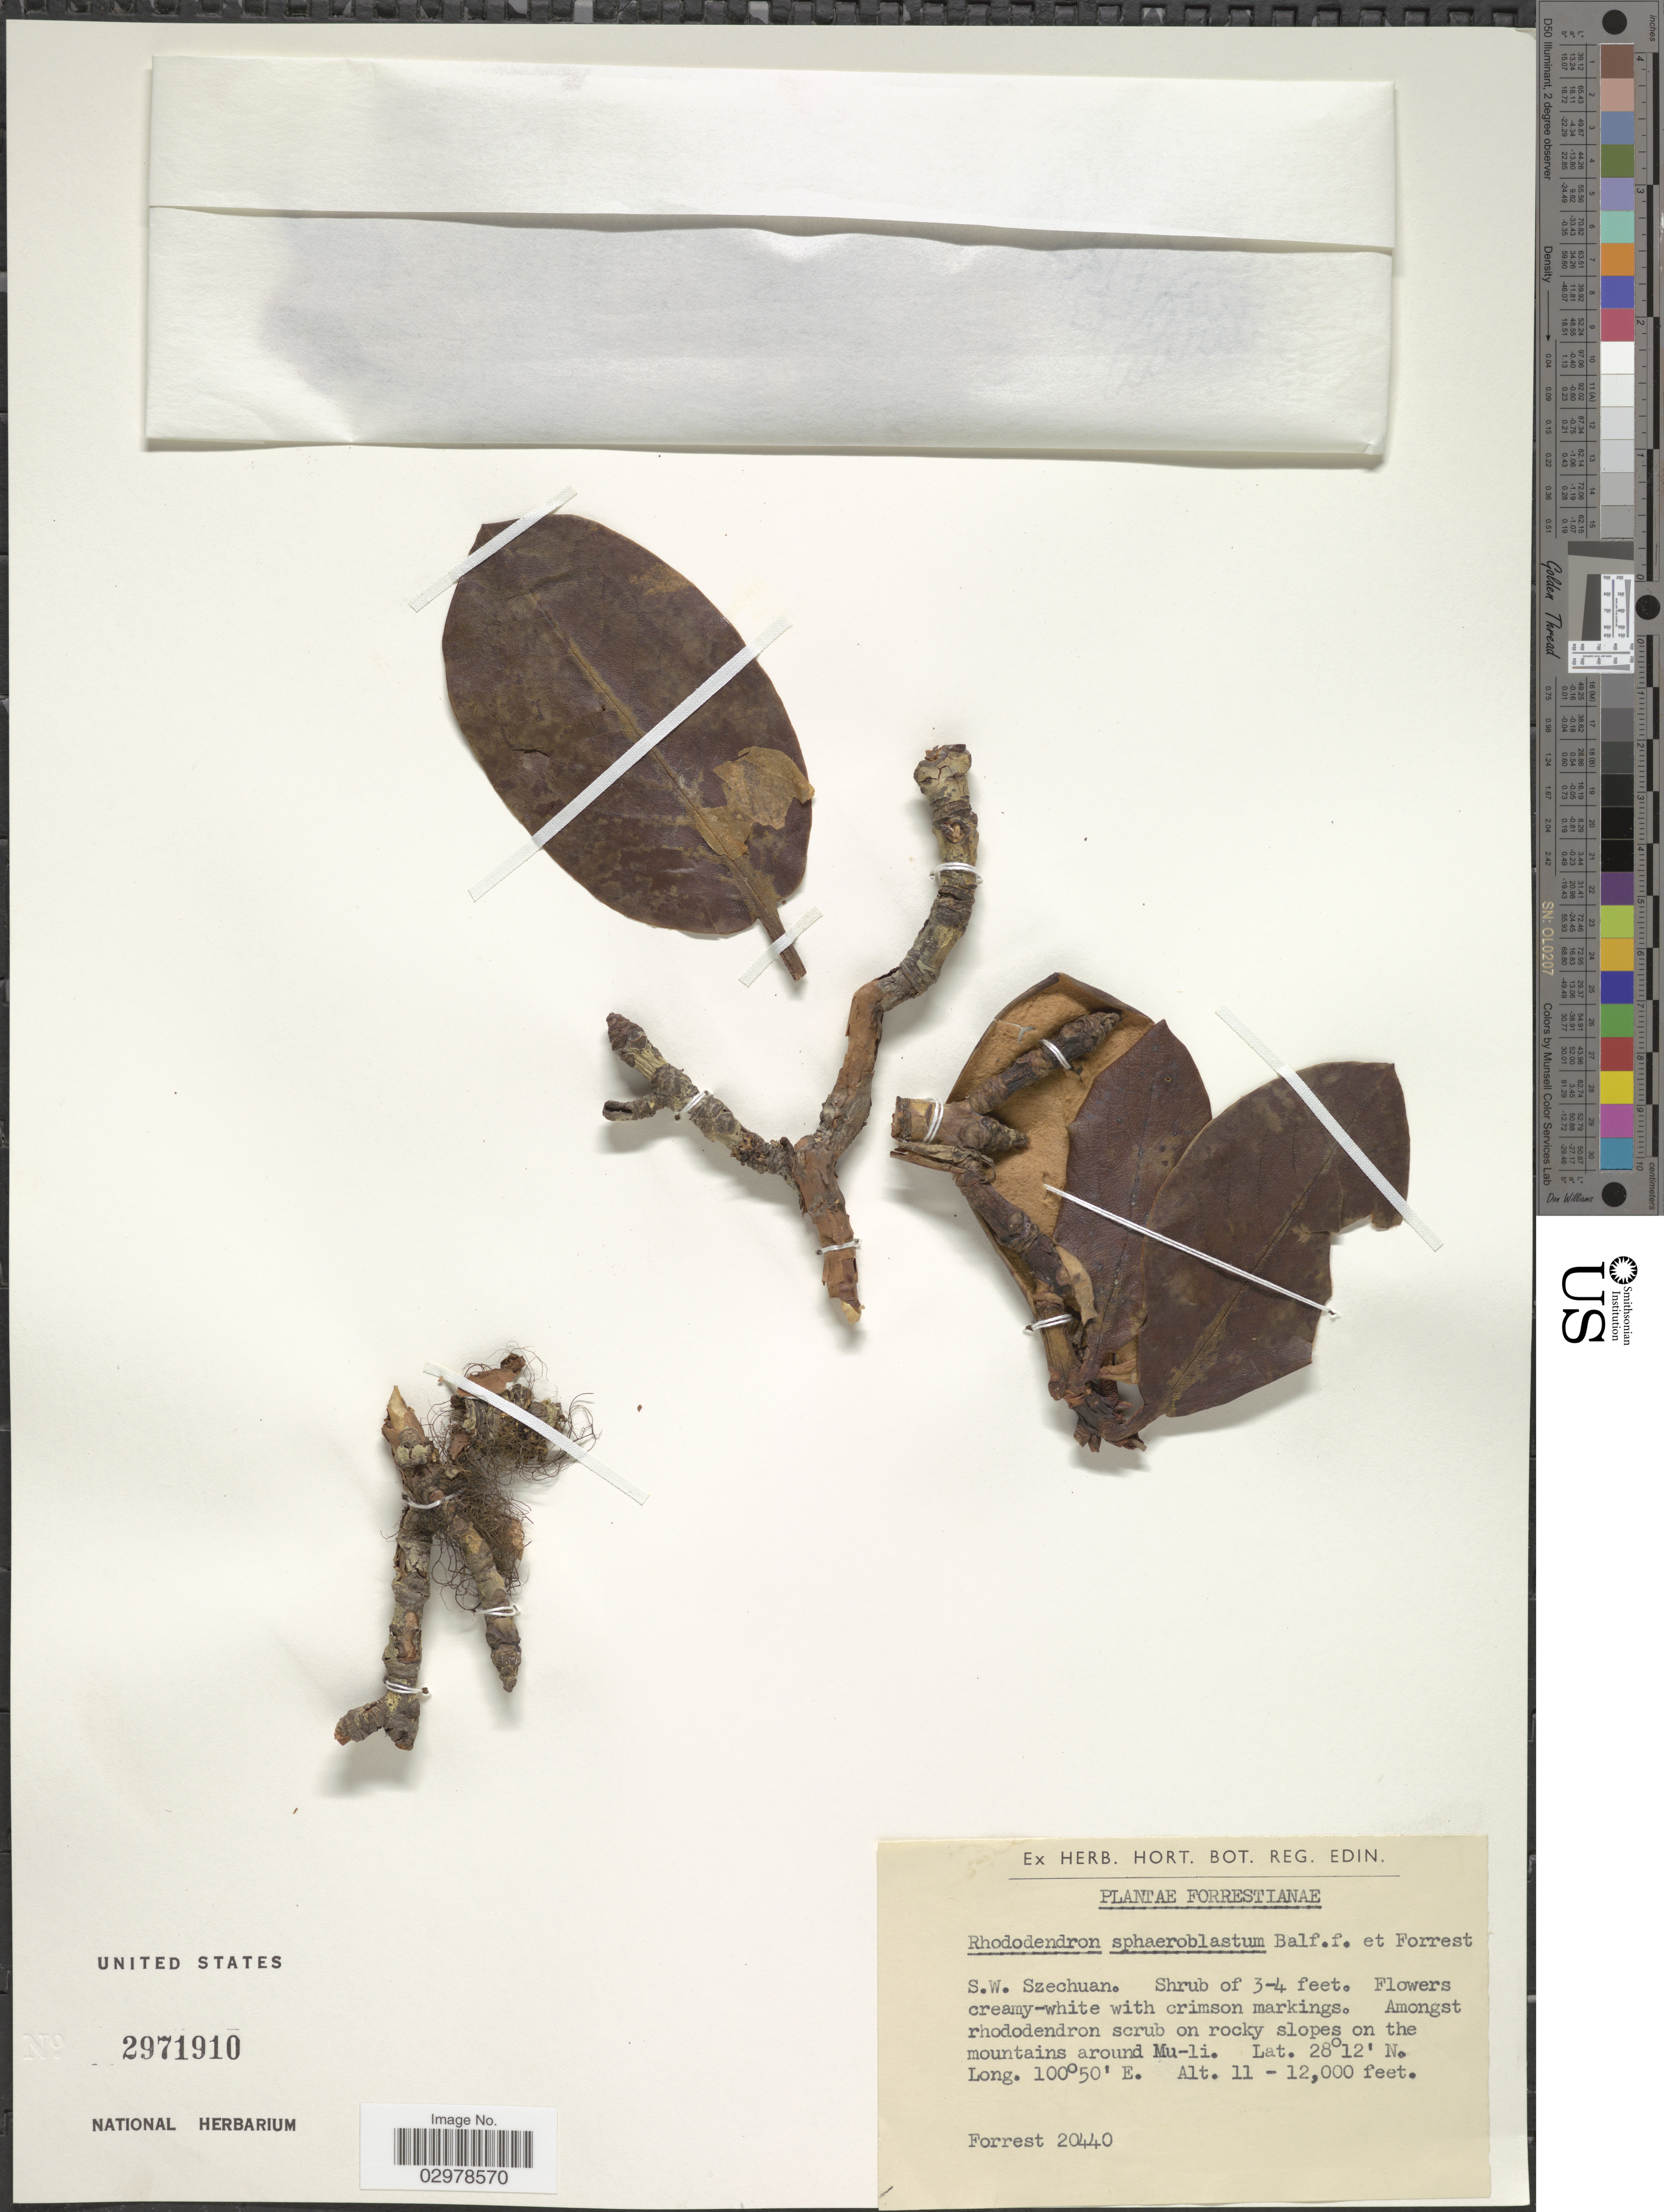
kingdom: Plantae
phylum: Tracheophyta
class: Magnoliopsida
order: Ericales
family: Ericaceae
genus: Rhododendron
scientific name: Rhododendron sphaeroblastum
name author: Balf. f. & Forrest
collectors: -. Forrest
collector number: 20440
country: China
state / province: Sichuan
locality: S.W. Szechuan. Amongst rhododendron scrub on rocky slopes on the mountains around Mu-li.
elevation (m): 3353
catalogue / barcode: US 2971910